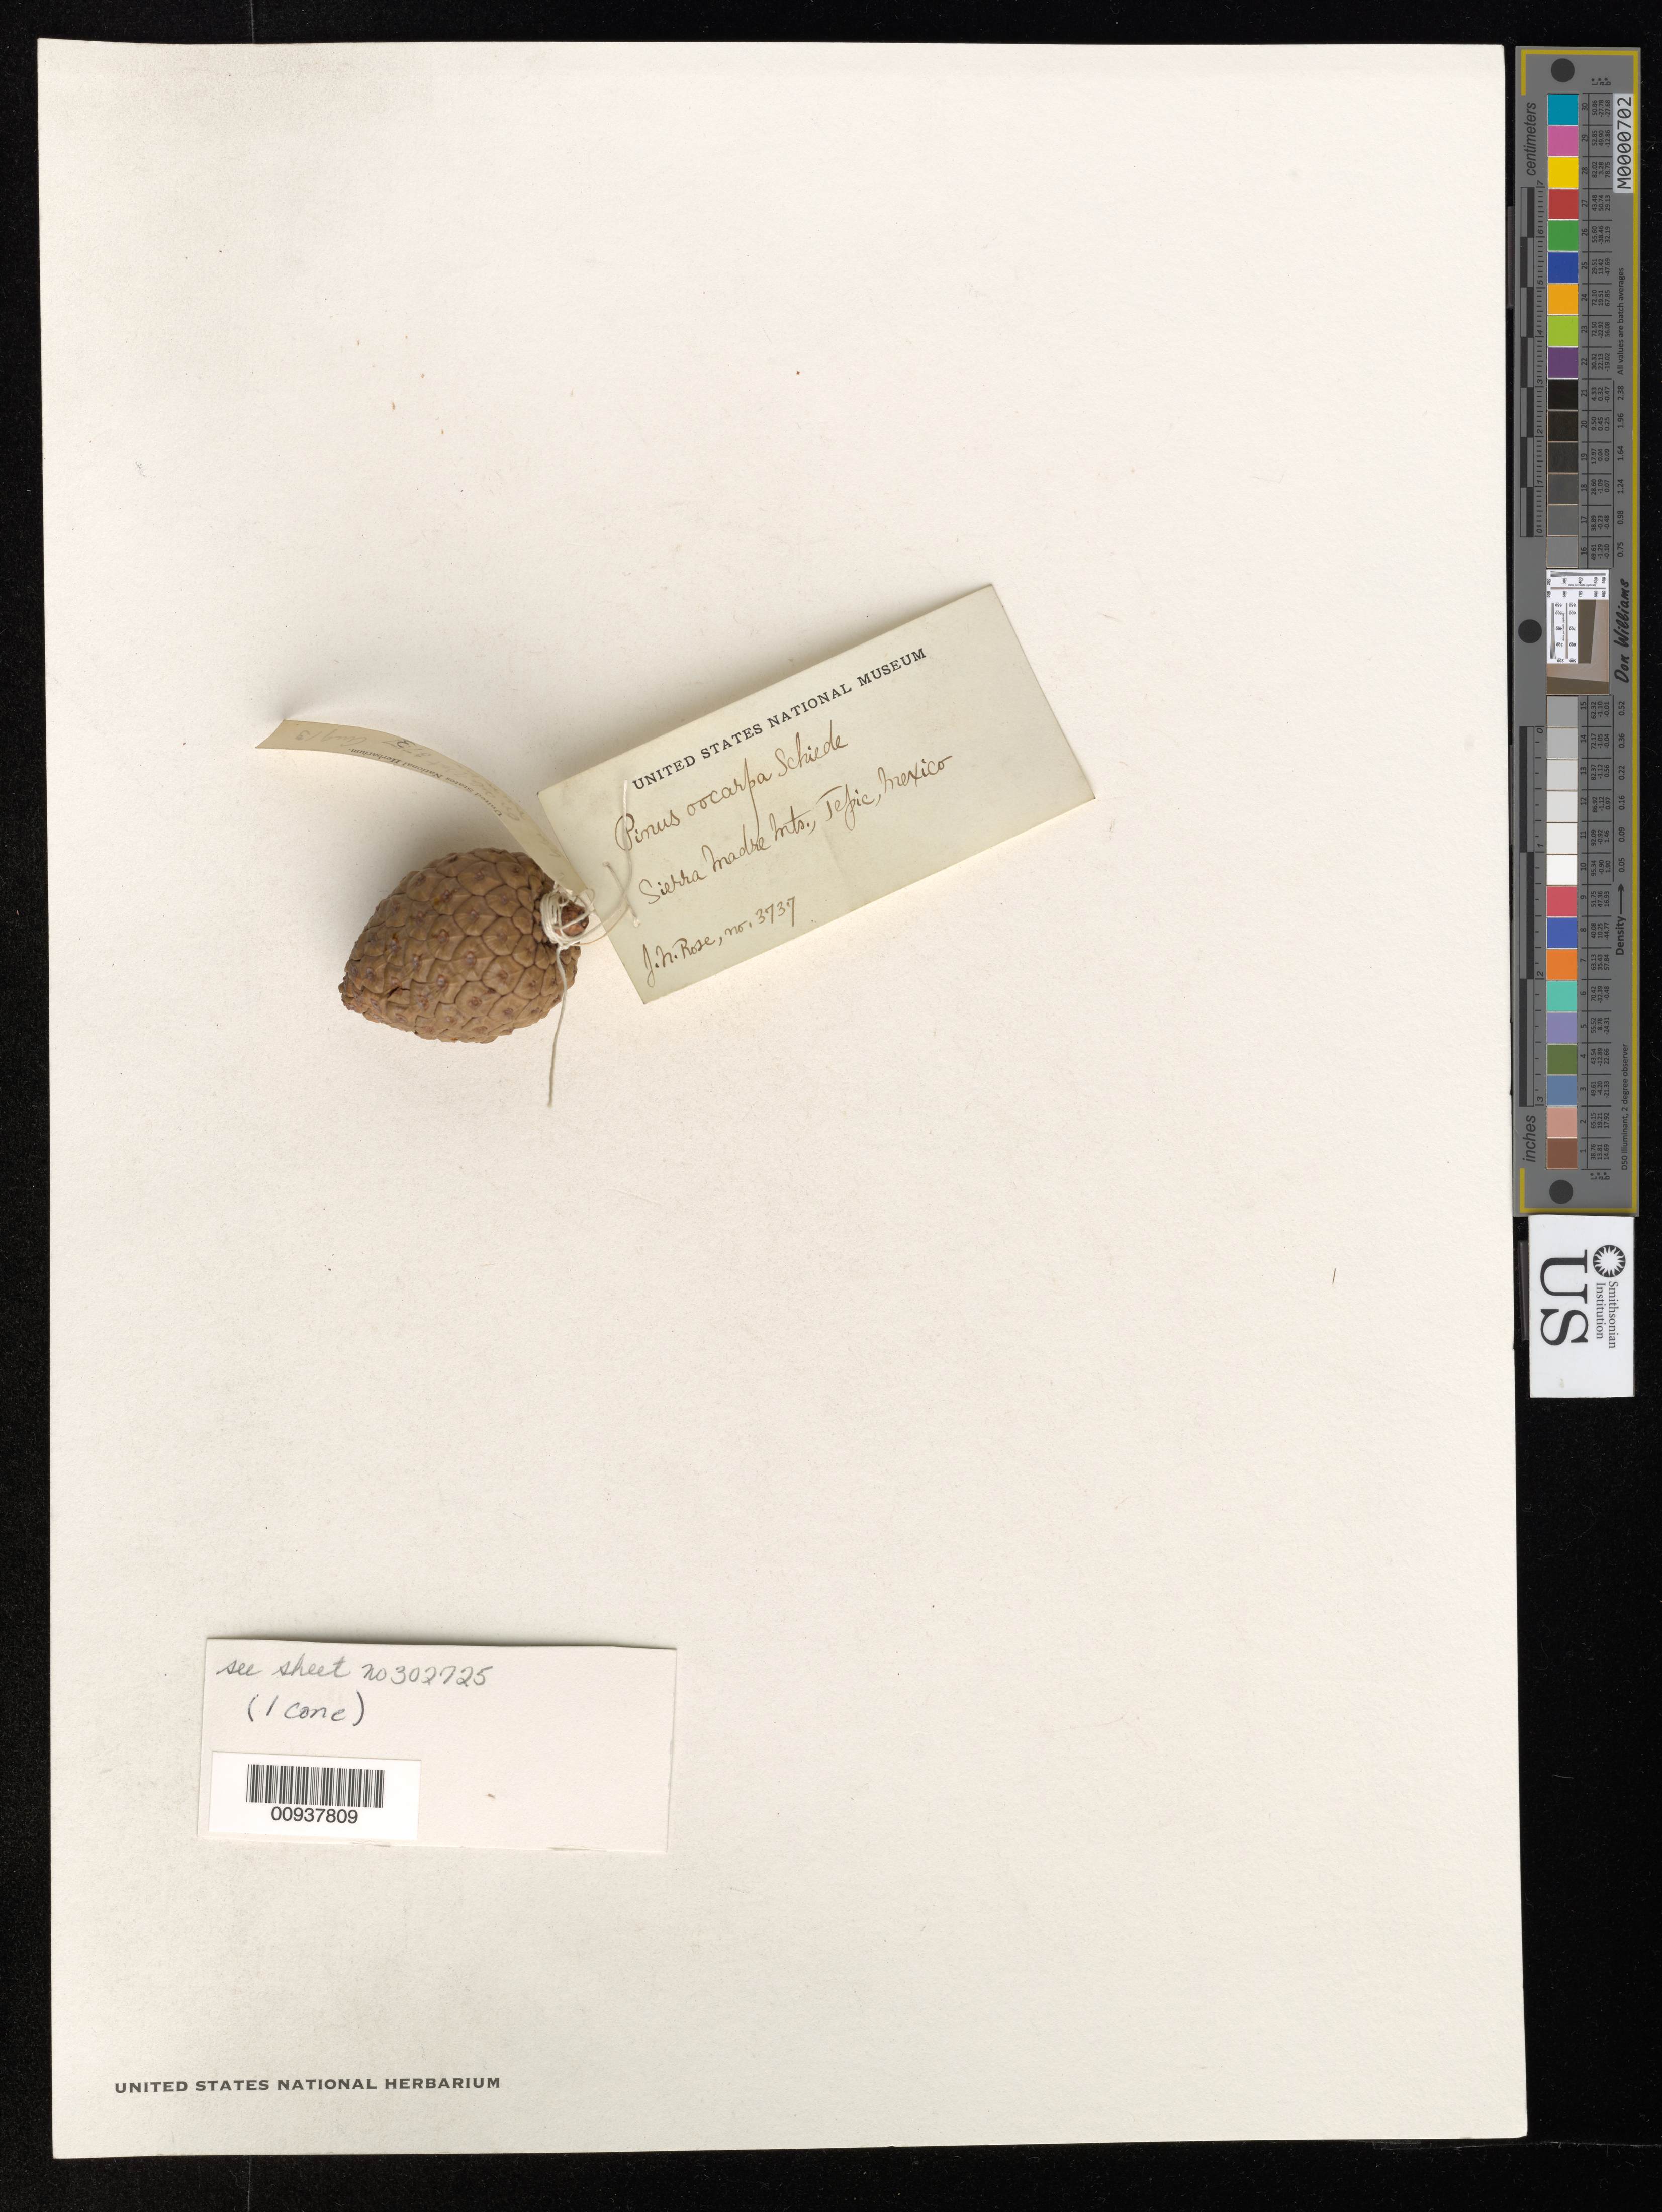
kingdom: Plantae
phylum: Tracheophyta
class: Pinopsida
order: Pinales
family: Pinaceae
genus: Pinus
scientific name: Pinus oocarpa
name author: Schiede ex Schltdl.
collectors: J. N. Rose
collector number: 3737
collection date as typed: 13 Aug 1897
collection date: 1897-08-13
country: Mexico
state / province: Nayarit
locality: Sierra Madre, Territorio de Tepic.